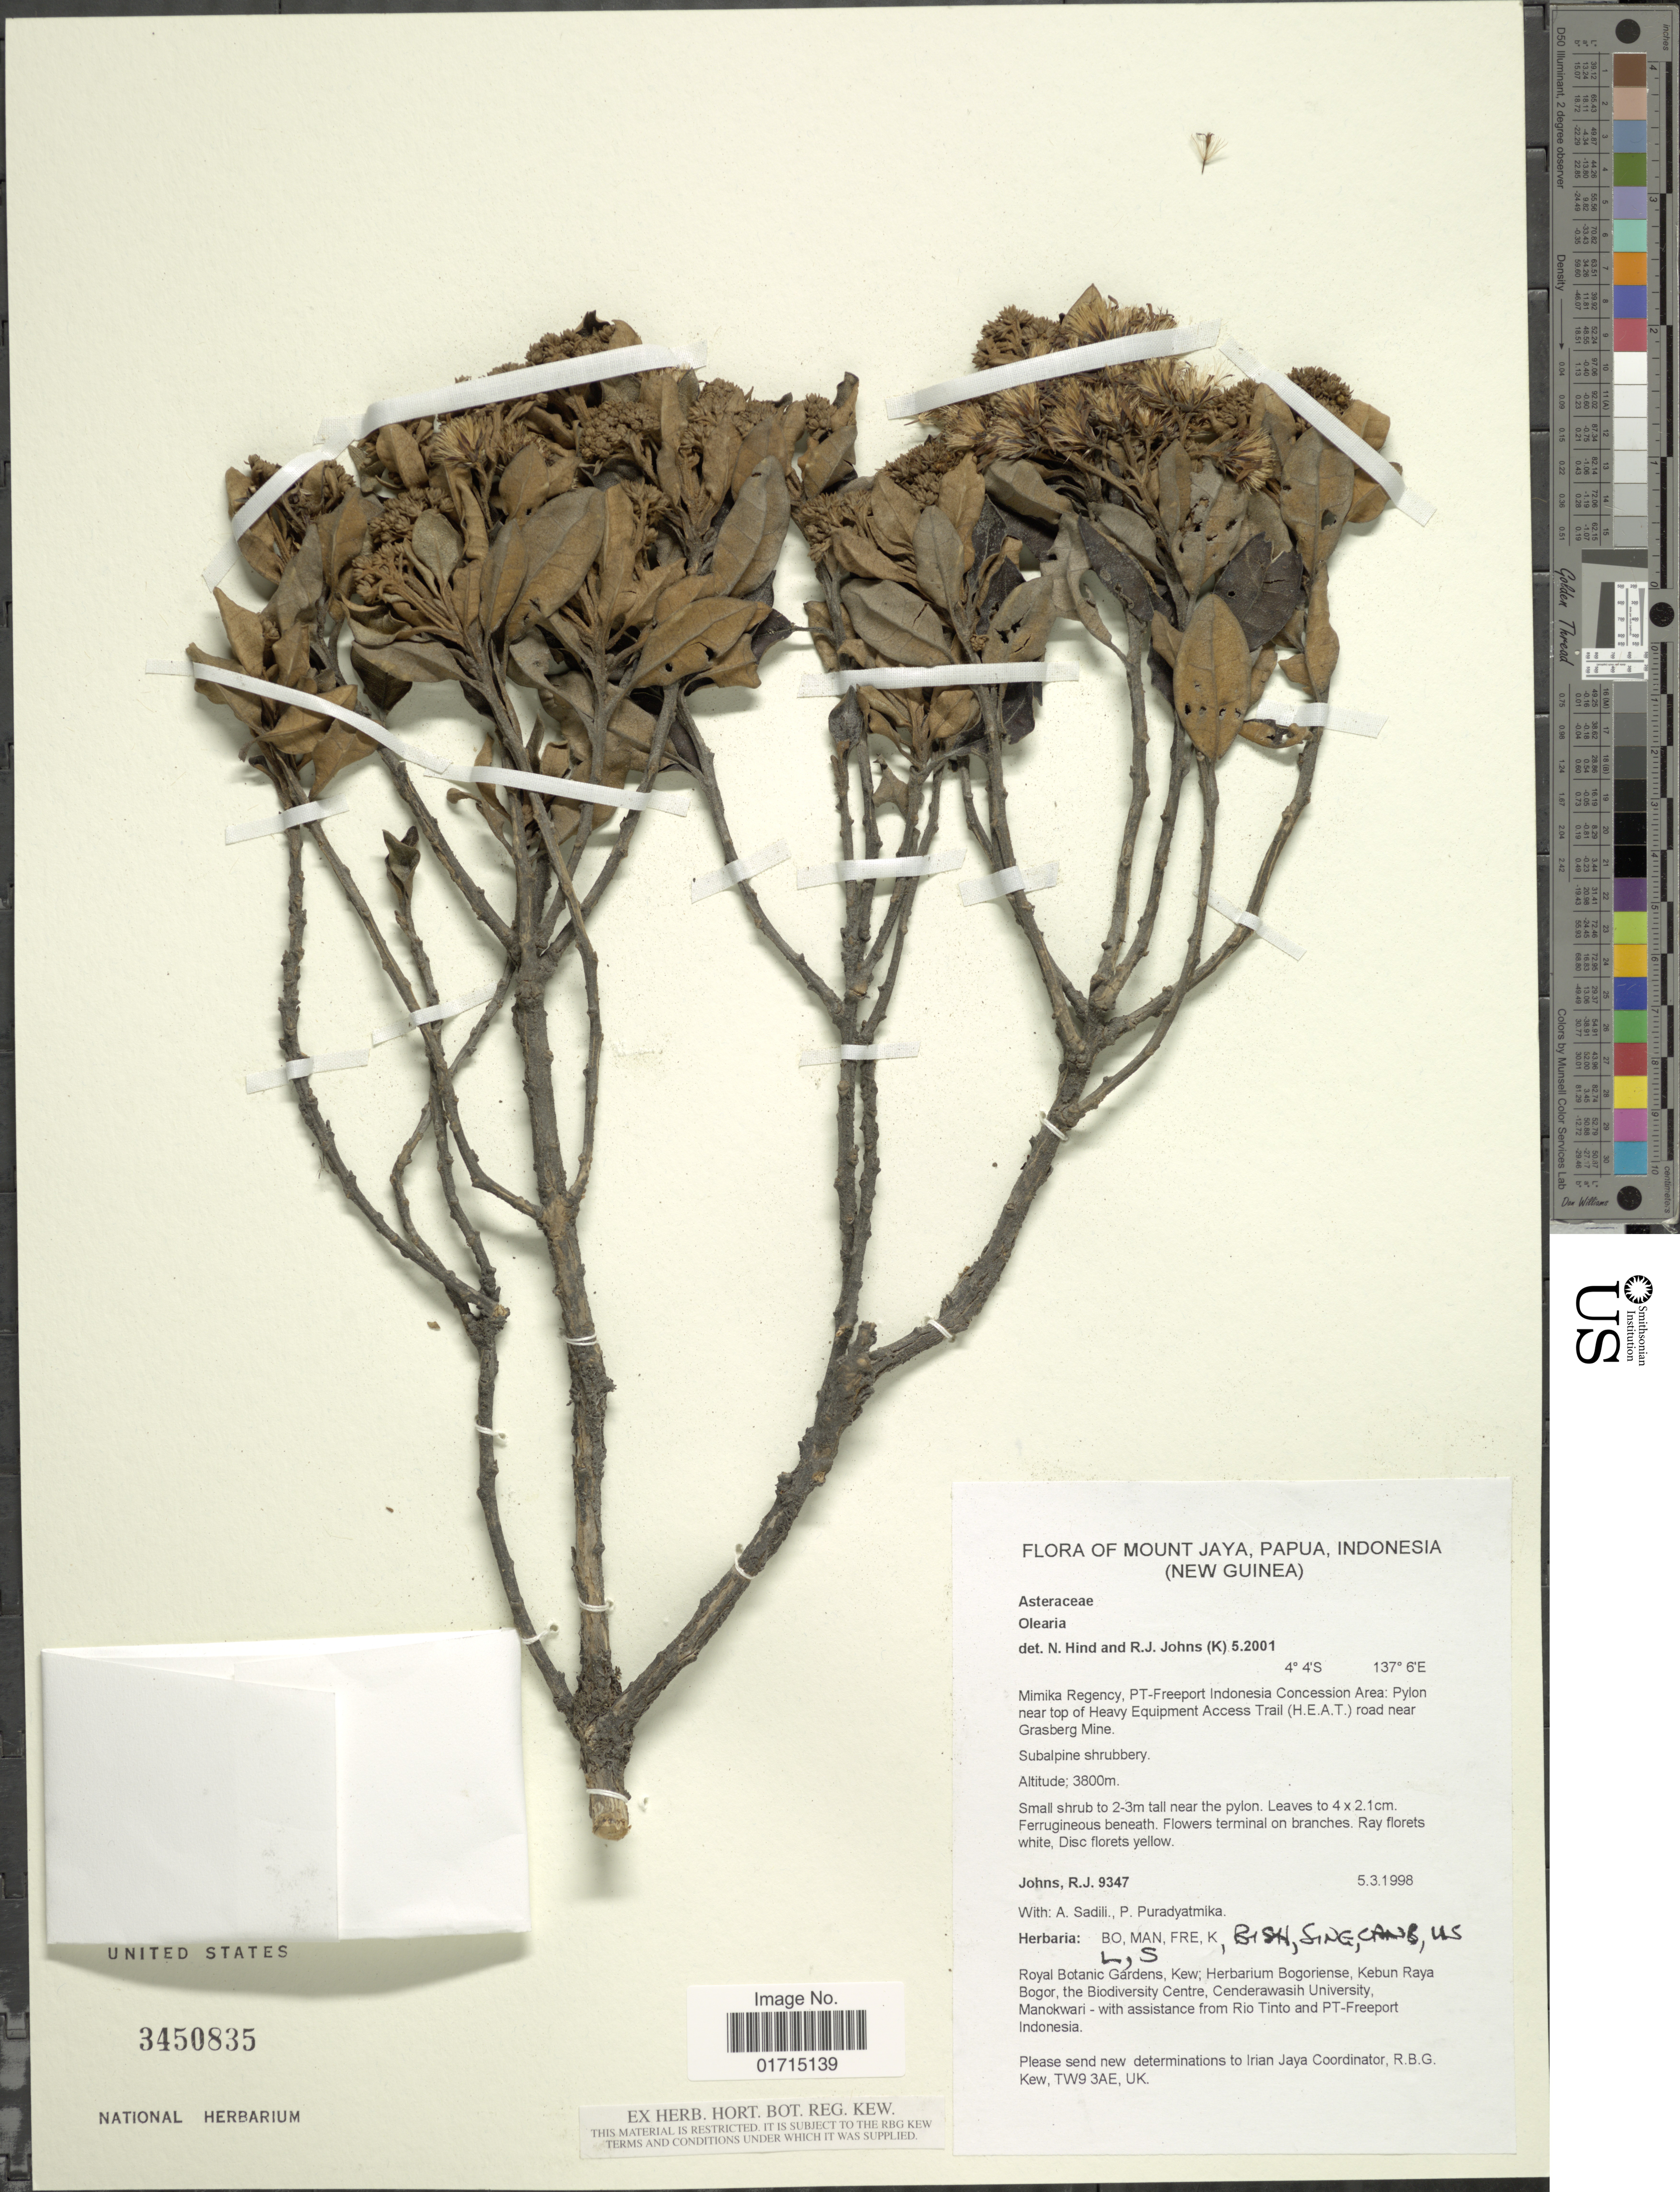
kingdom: Plantae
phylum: Tracheophyta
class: Magnoliopsida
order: Asterales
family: Asteraceae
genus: Olearia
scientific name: Olearia sp.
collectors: R. Johns, A. Sadili & P. Puradyatmika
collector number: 9347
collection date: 1998-03-05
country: Indonesia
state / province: Papua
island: New Guinea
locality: Mount Jaya, Papua, Indonesia. (New Guinea). Mimika Regency, PT-Freeport Indonesia Concession Area: Pylon near top of Heavy Equipment Access Trail(H.E.A.T.) road near Grasberg Mine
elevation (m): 3800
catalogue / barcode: US 3450835